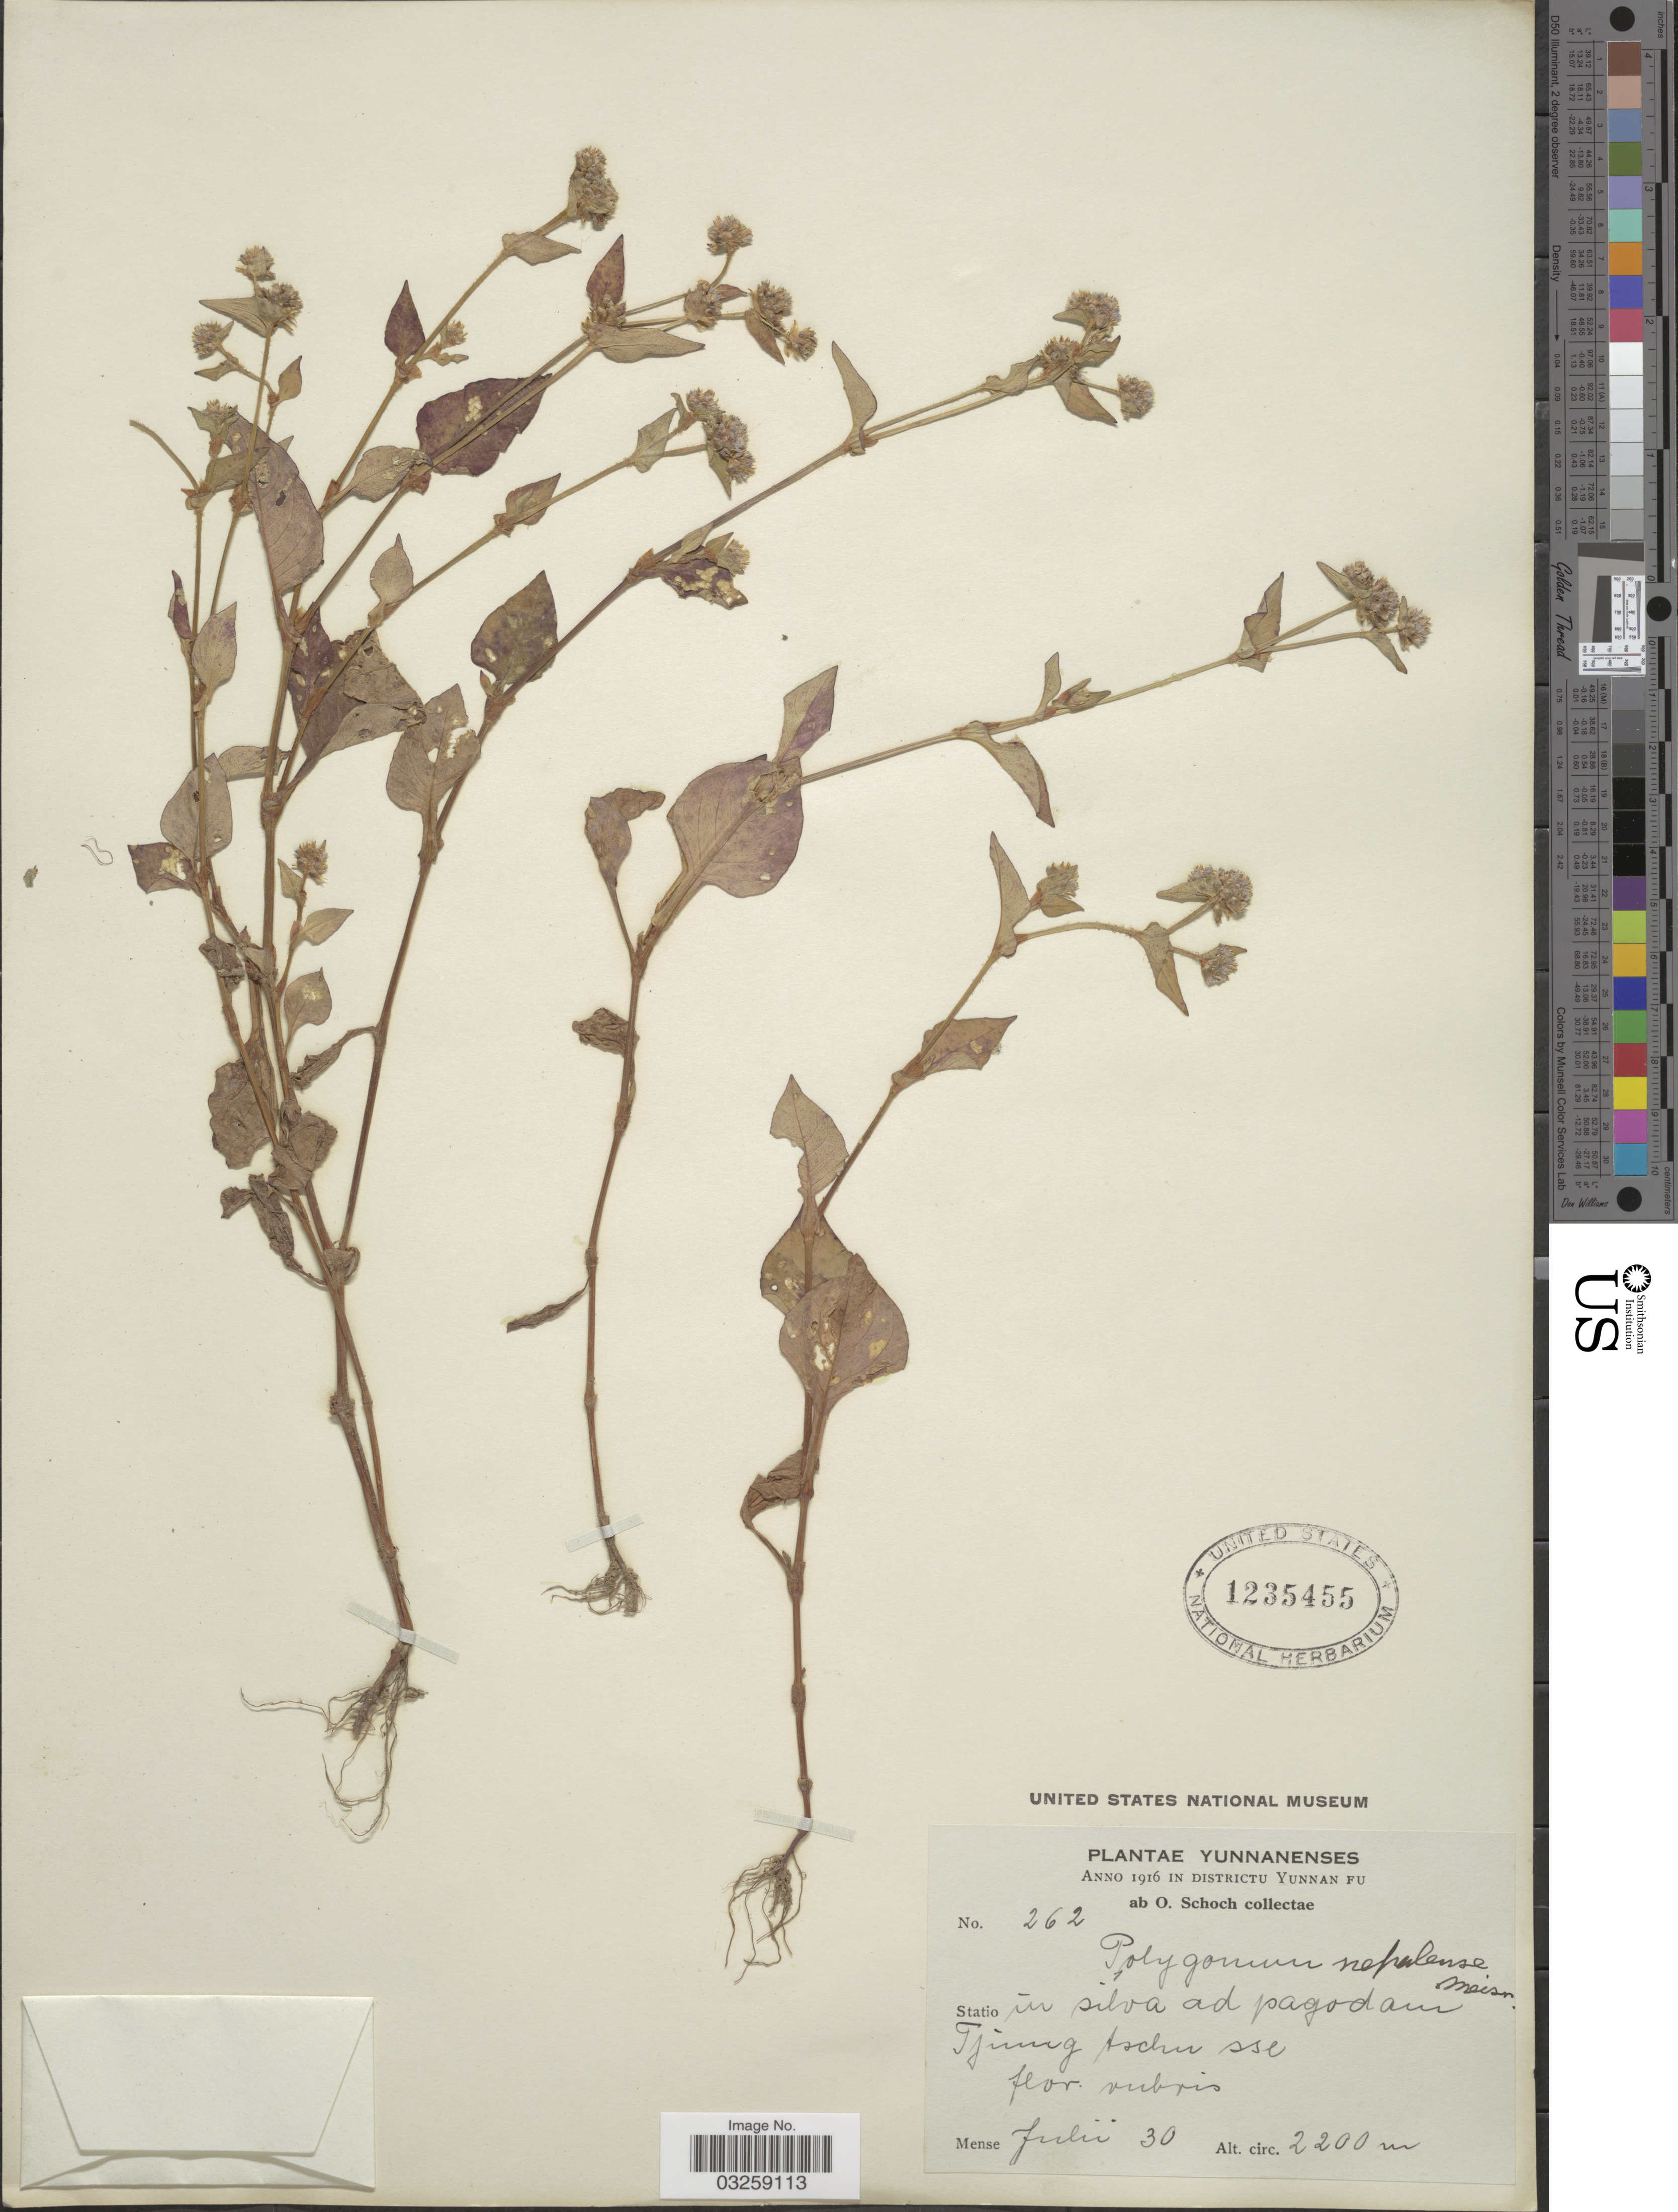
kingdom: Plantae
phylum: Tracheophyta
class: Magnoliopsida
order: Caryophyllales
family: Polygonaceae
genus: Polygonum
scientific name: Polygonum nepalense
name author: Meisn.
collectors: O. Schoch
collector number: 262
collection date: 1916-07-30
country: China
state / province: Yunnan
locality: In Districtu Yunnan Fu. Tjiung [interpreted] tschu [interpreted] sse.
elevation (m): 2200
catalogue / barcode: US 1235455